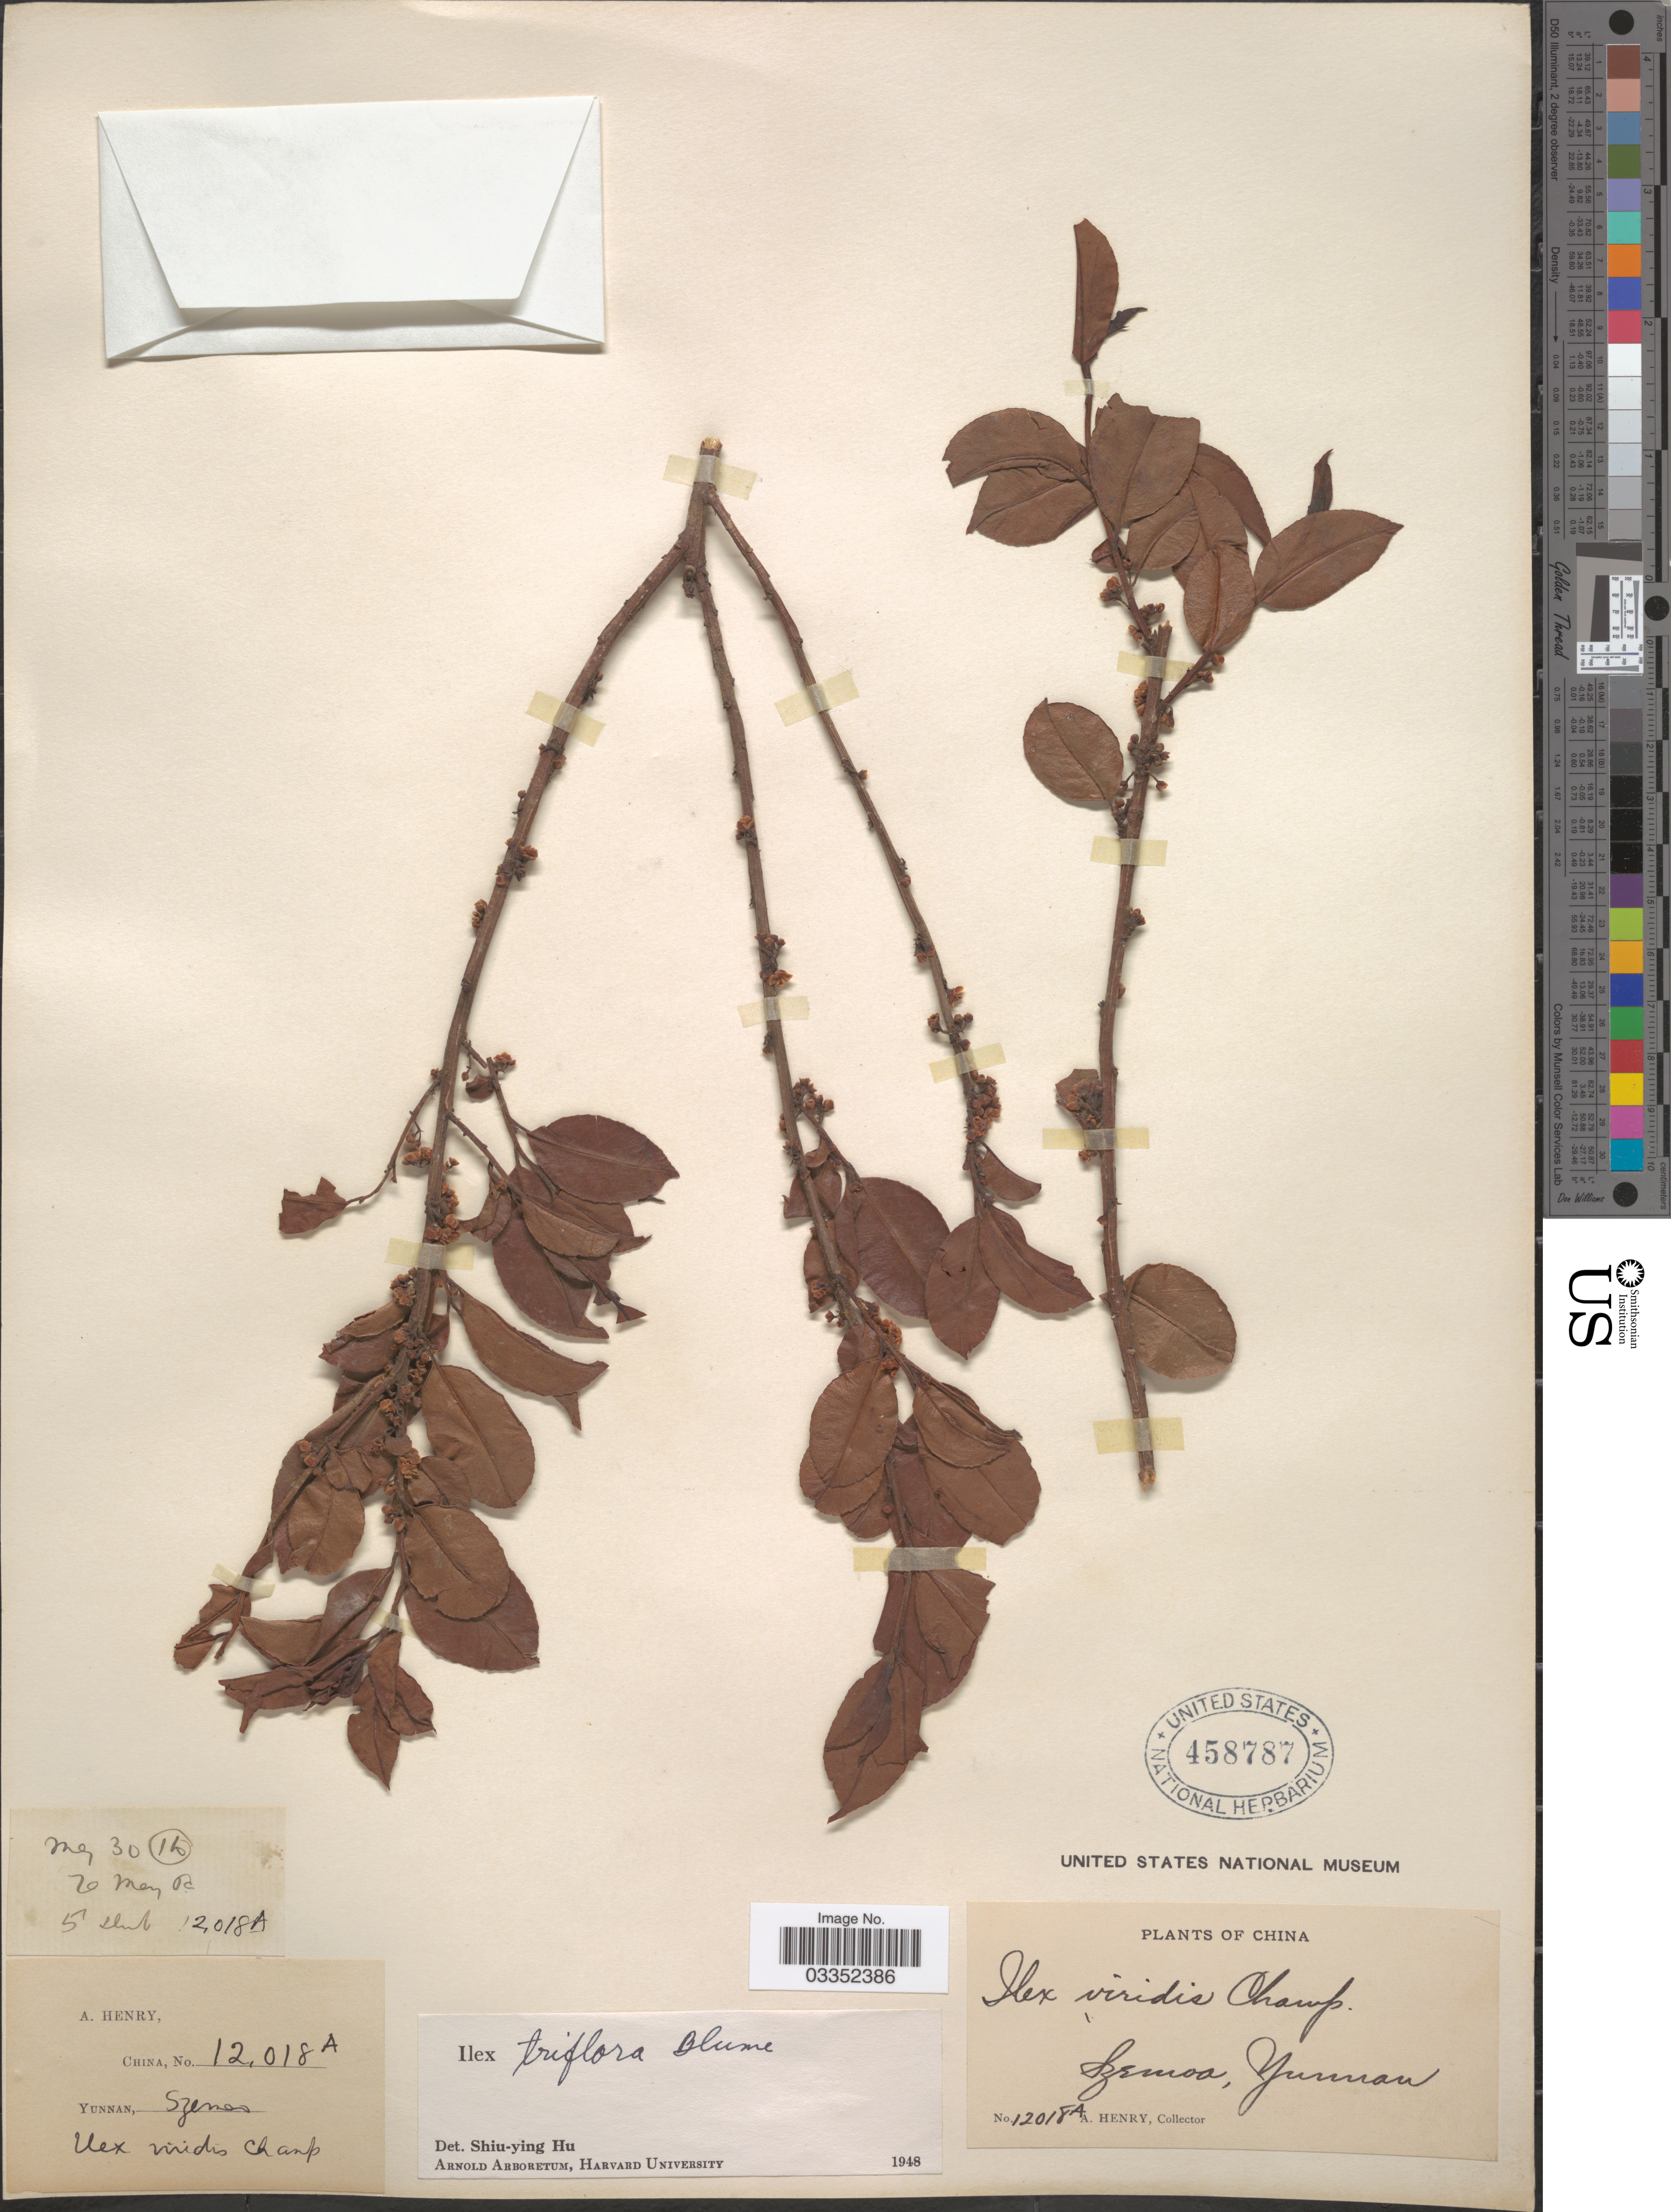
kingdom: Plantae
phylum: Tracheophyta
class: Magnoliopsida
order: Aquifoliales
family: Aquifoliaceae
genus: Ilex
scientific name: Ilex triflora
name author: Blume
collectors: A. Henry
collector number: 12018 A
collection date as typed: Transcribed d/m/y: /5/30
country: China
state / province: Yunnan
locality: Szemoa, Zo Meng Pa. Ho.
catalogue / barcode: US 458787